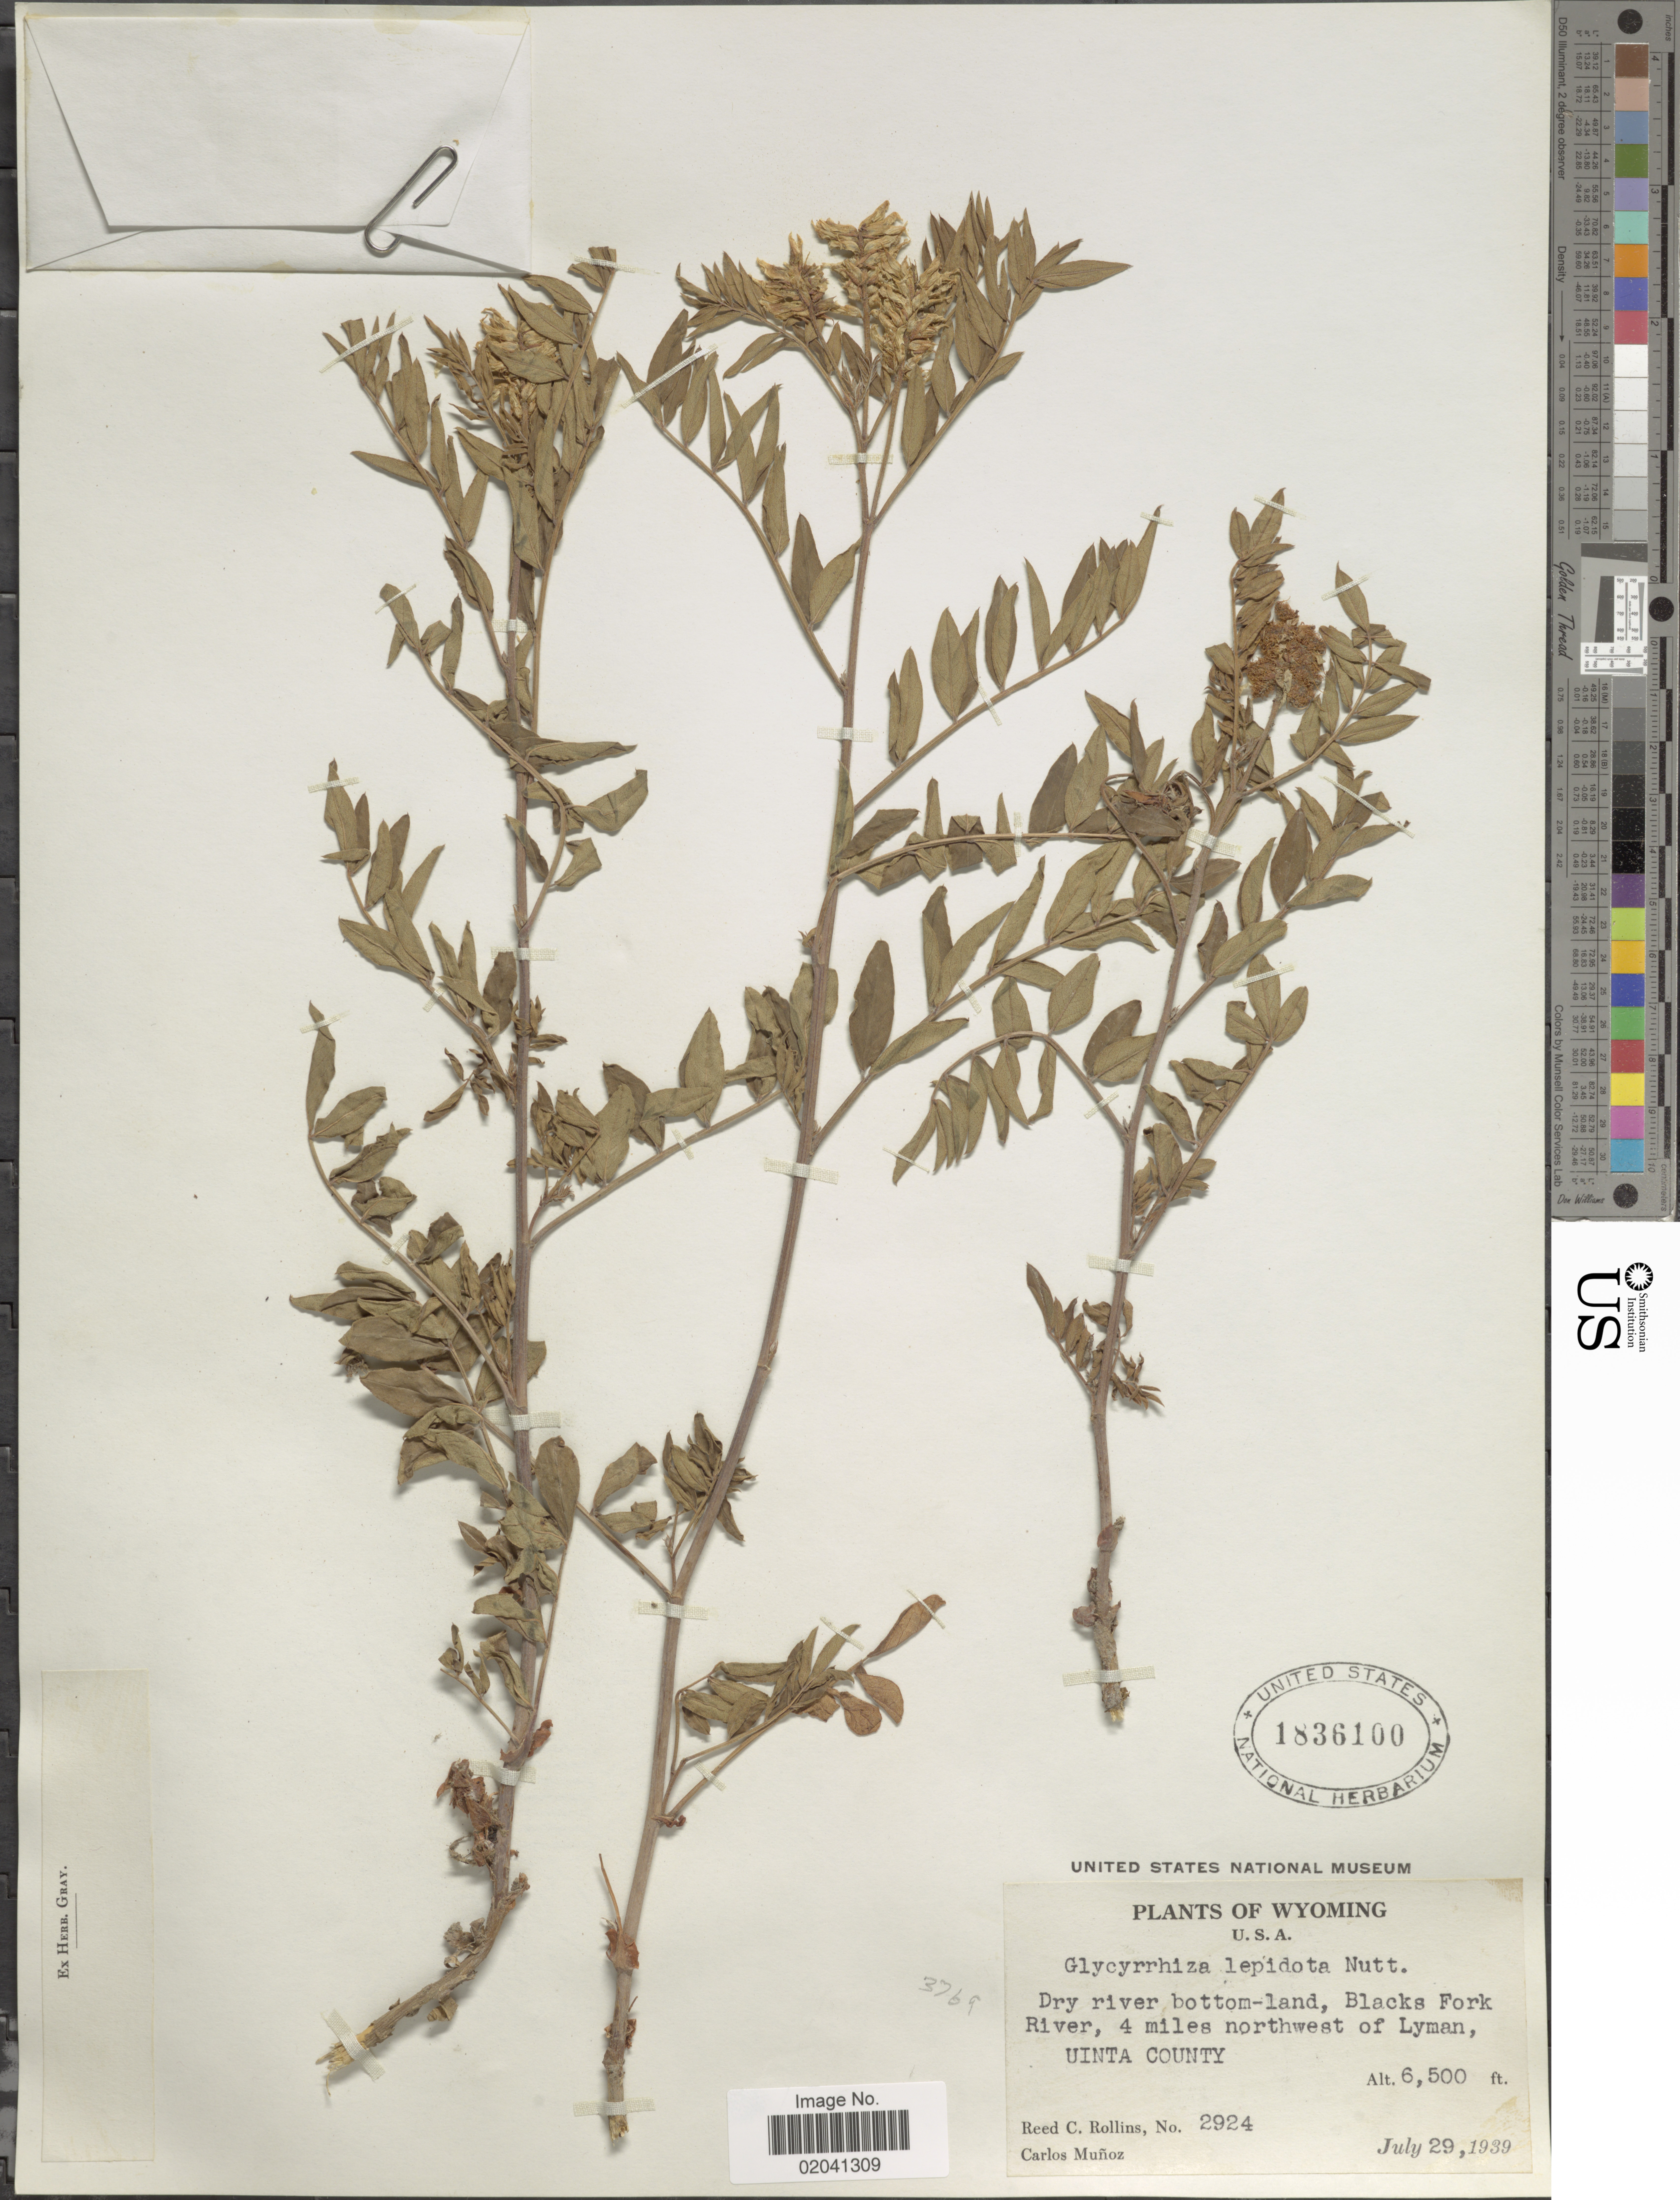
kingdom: Plantae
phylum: Tracheophyta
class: Magnoliopsida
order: Fabales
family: Fabaceae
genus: Glycyrrhiza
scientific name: Glycyrrhiza lepidota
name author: Pursh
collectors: R. C. Rollins & C. Muñoz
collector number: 2924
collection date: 1939-07-29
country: United States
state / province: Wyoming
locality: Black Fork River, 4 miles northwest of Lyman, Uinta County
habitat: dry river bottom land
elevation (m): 1981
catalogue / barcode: US 1836100